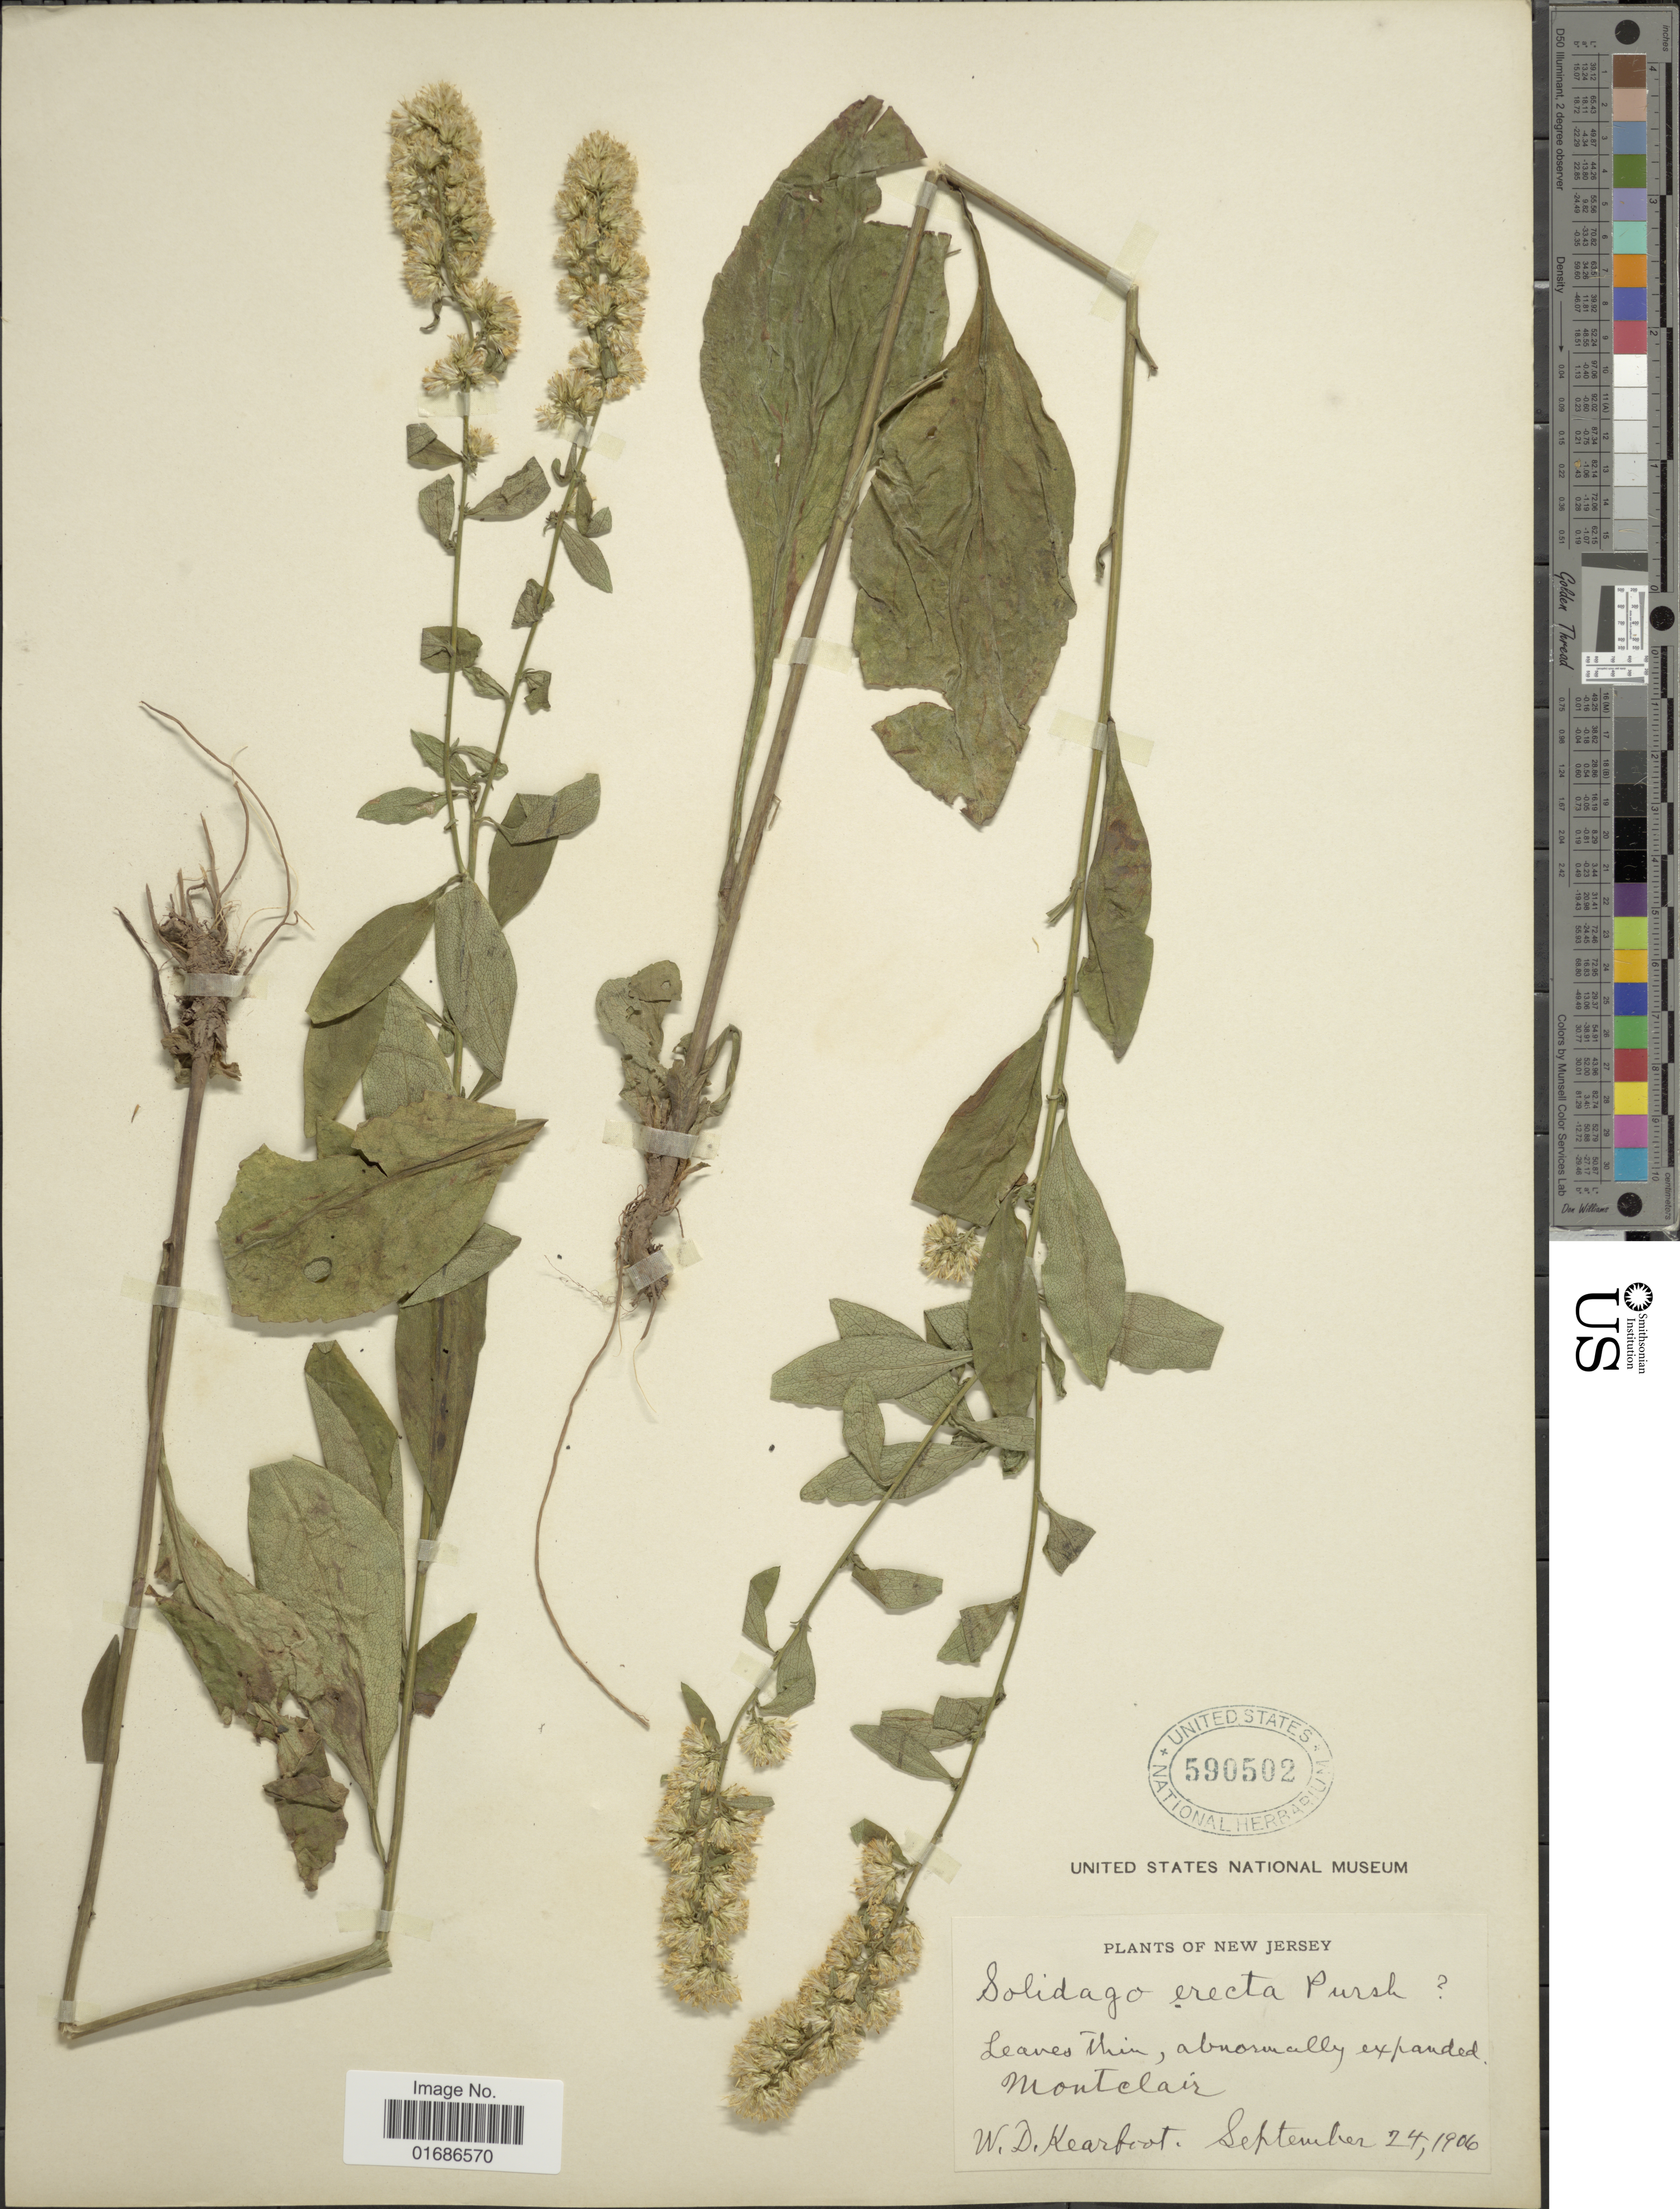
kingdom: Plantae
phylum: Tracheophyta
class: Magnoliopsida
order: Asterales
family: Asteraceae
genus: Solidago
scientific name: Solidago erecta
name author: Pursh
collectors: W. Kearfoot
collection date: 1906-09-24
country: United States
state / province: New Jersey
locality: Leaves thin, abnormally expanded Mont Clair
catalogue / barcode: US 590502